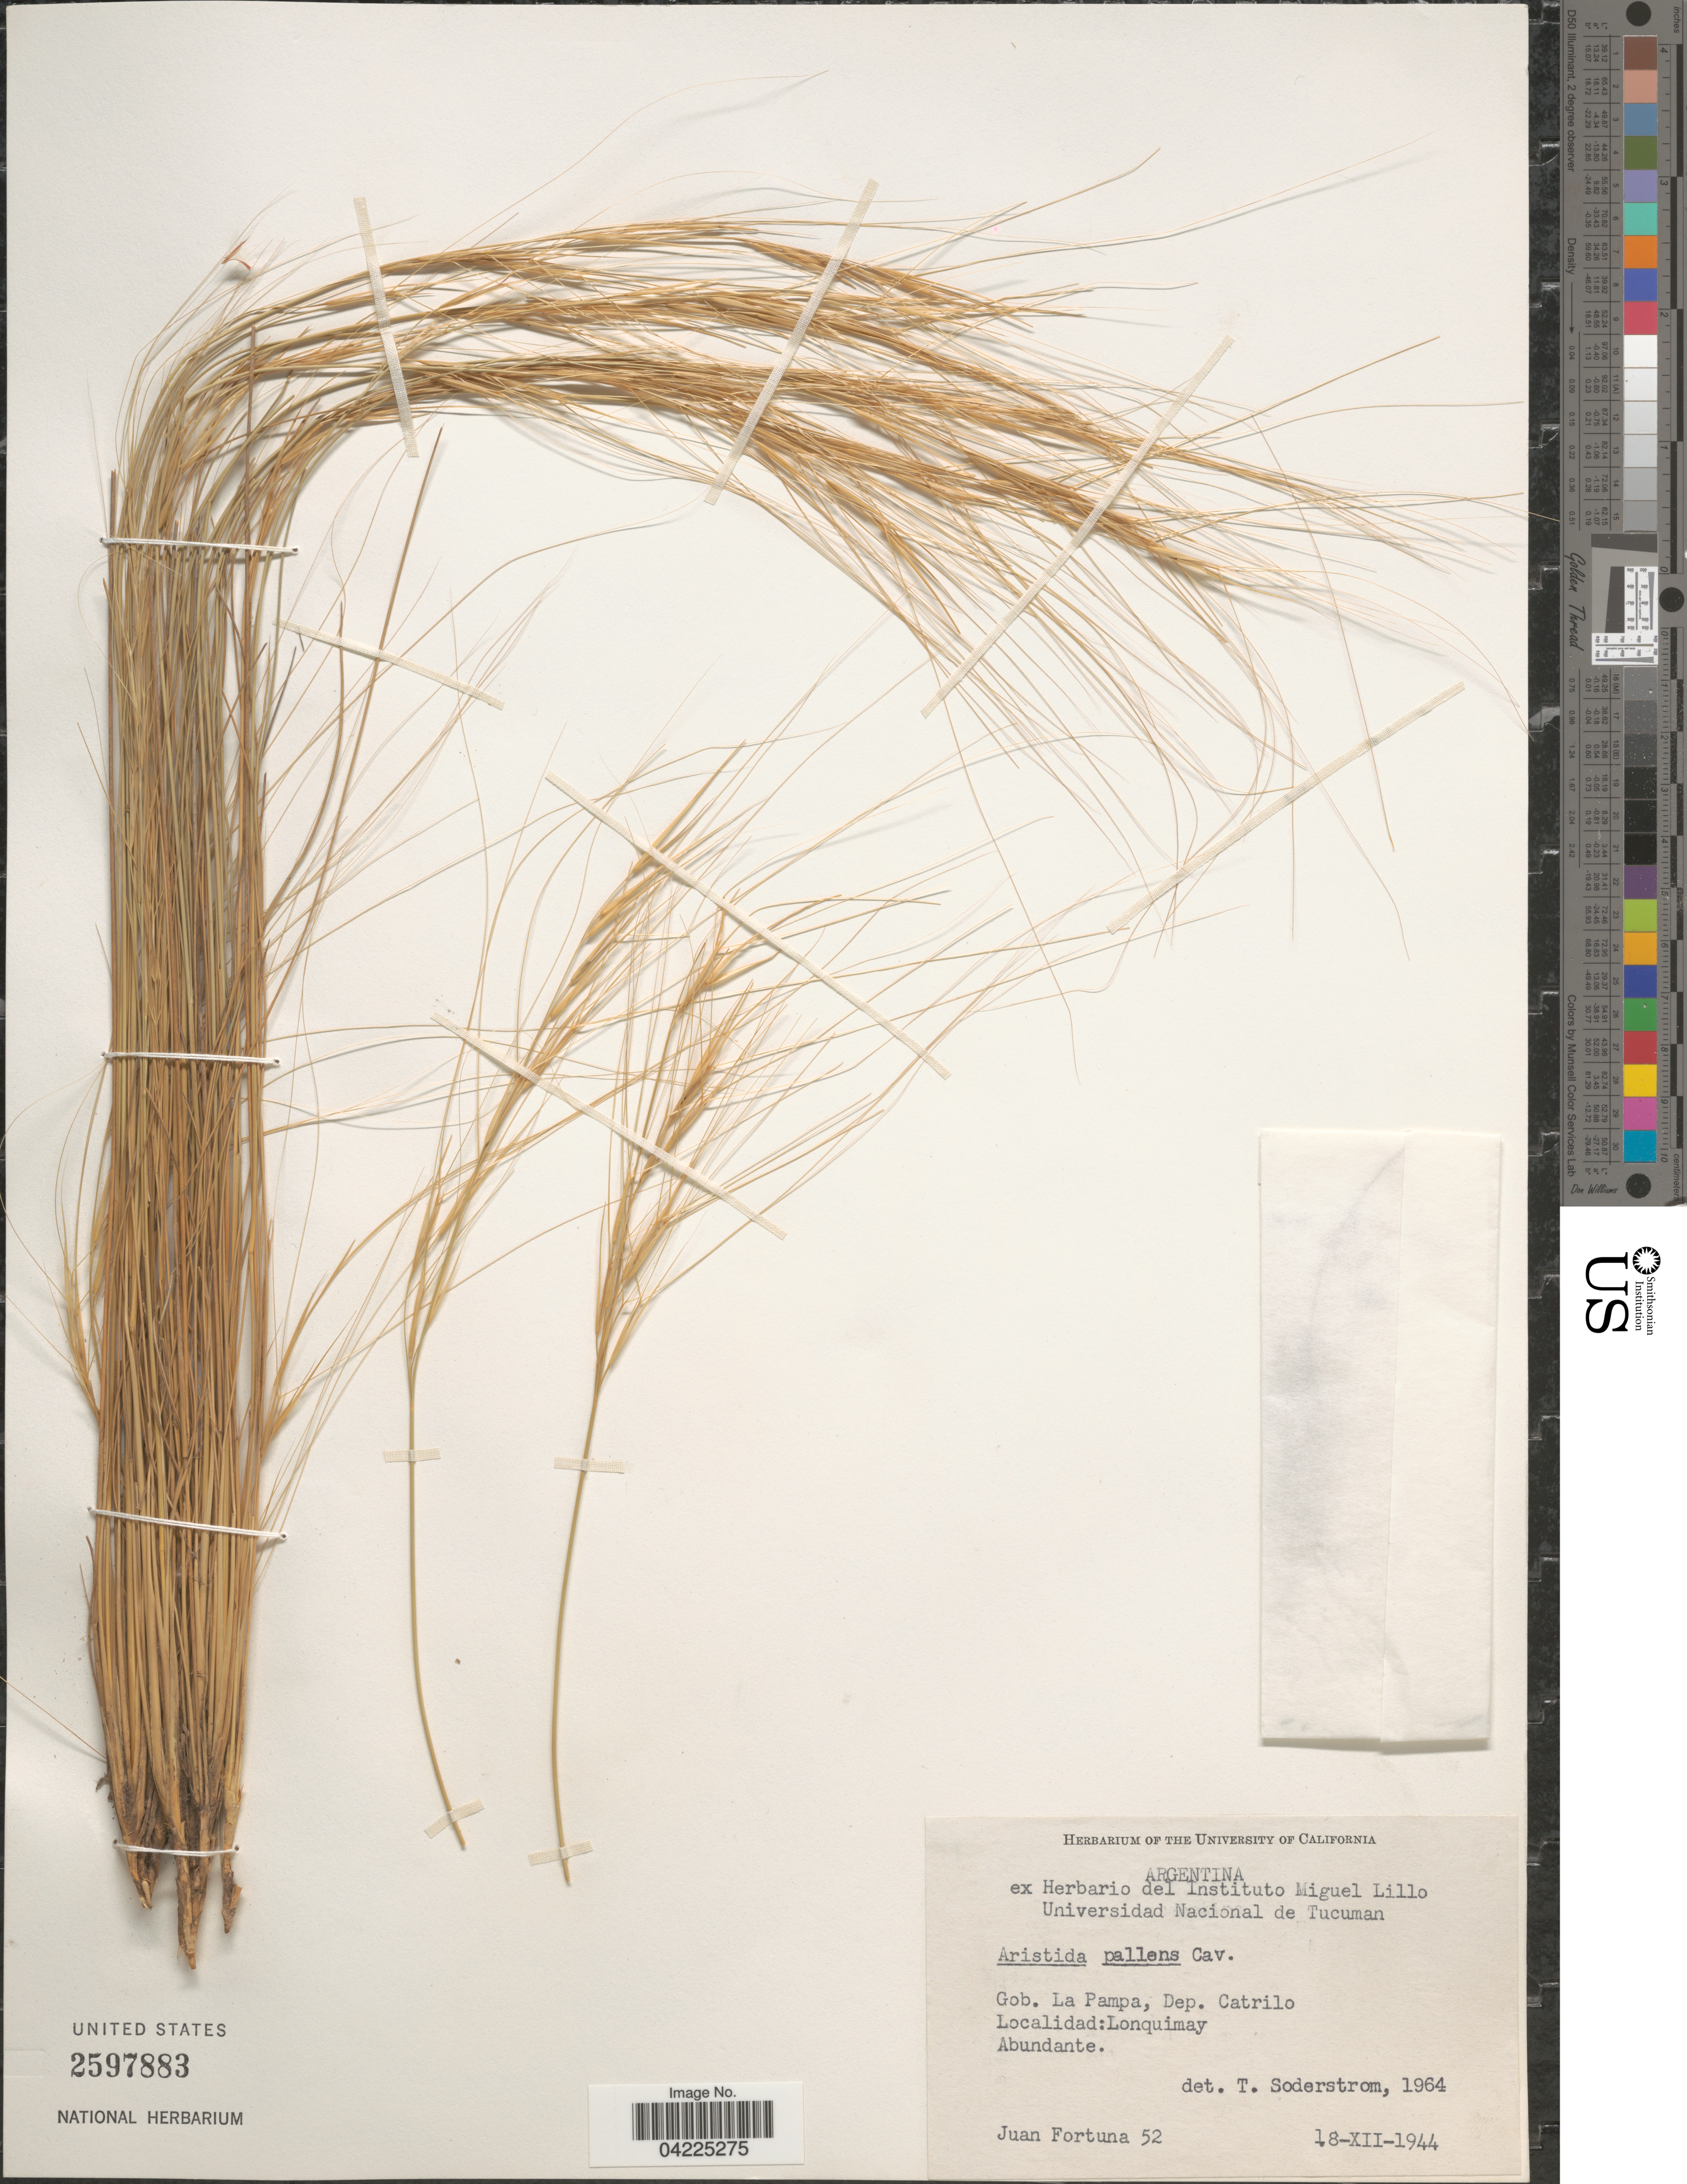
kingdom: Plantae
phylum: Tracheophyta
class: Liliopsida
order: Poales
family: Poaceae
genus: Aristida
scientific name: Aristida pallens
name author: Cav.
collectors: J. Fortuna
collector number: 52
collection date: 1944-12-18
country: Argentina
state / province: La Pampa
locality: Gob. La Pampa, Dep. Catrilo. Lonquimay.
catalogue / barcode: US 2597883